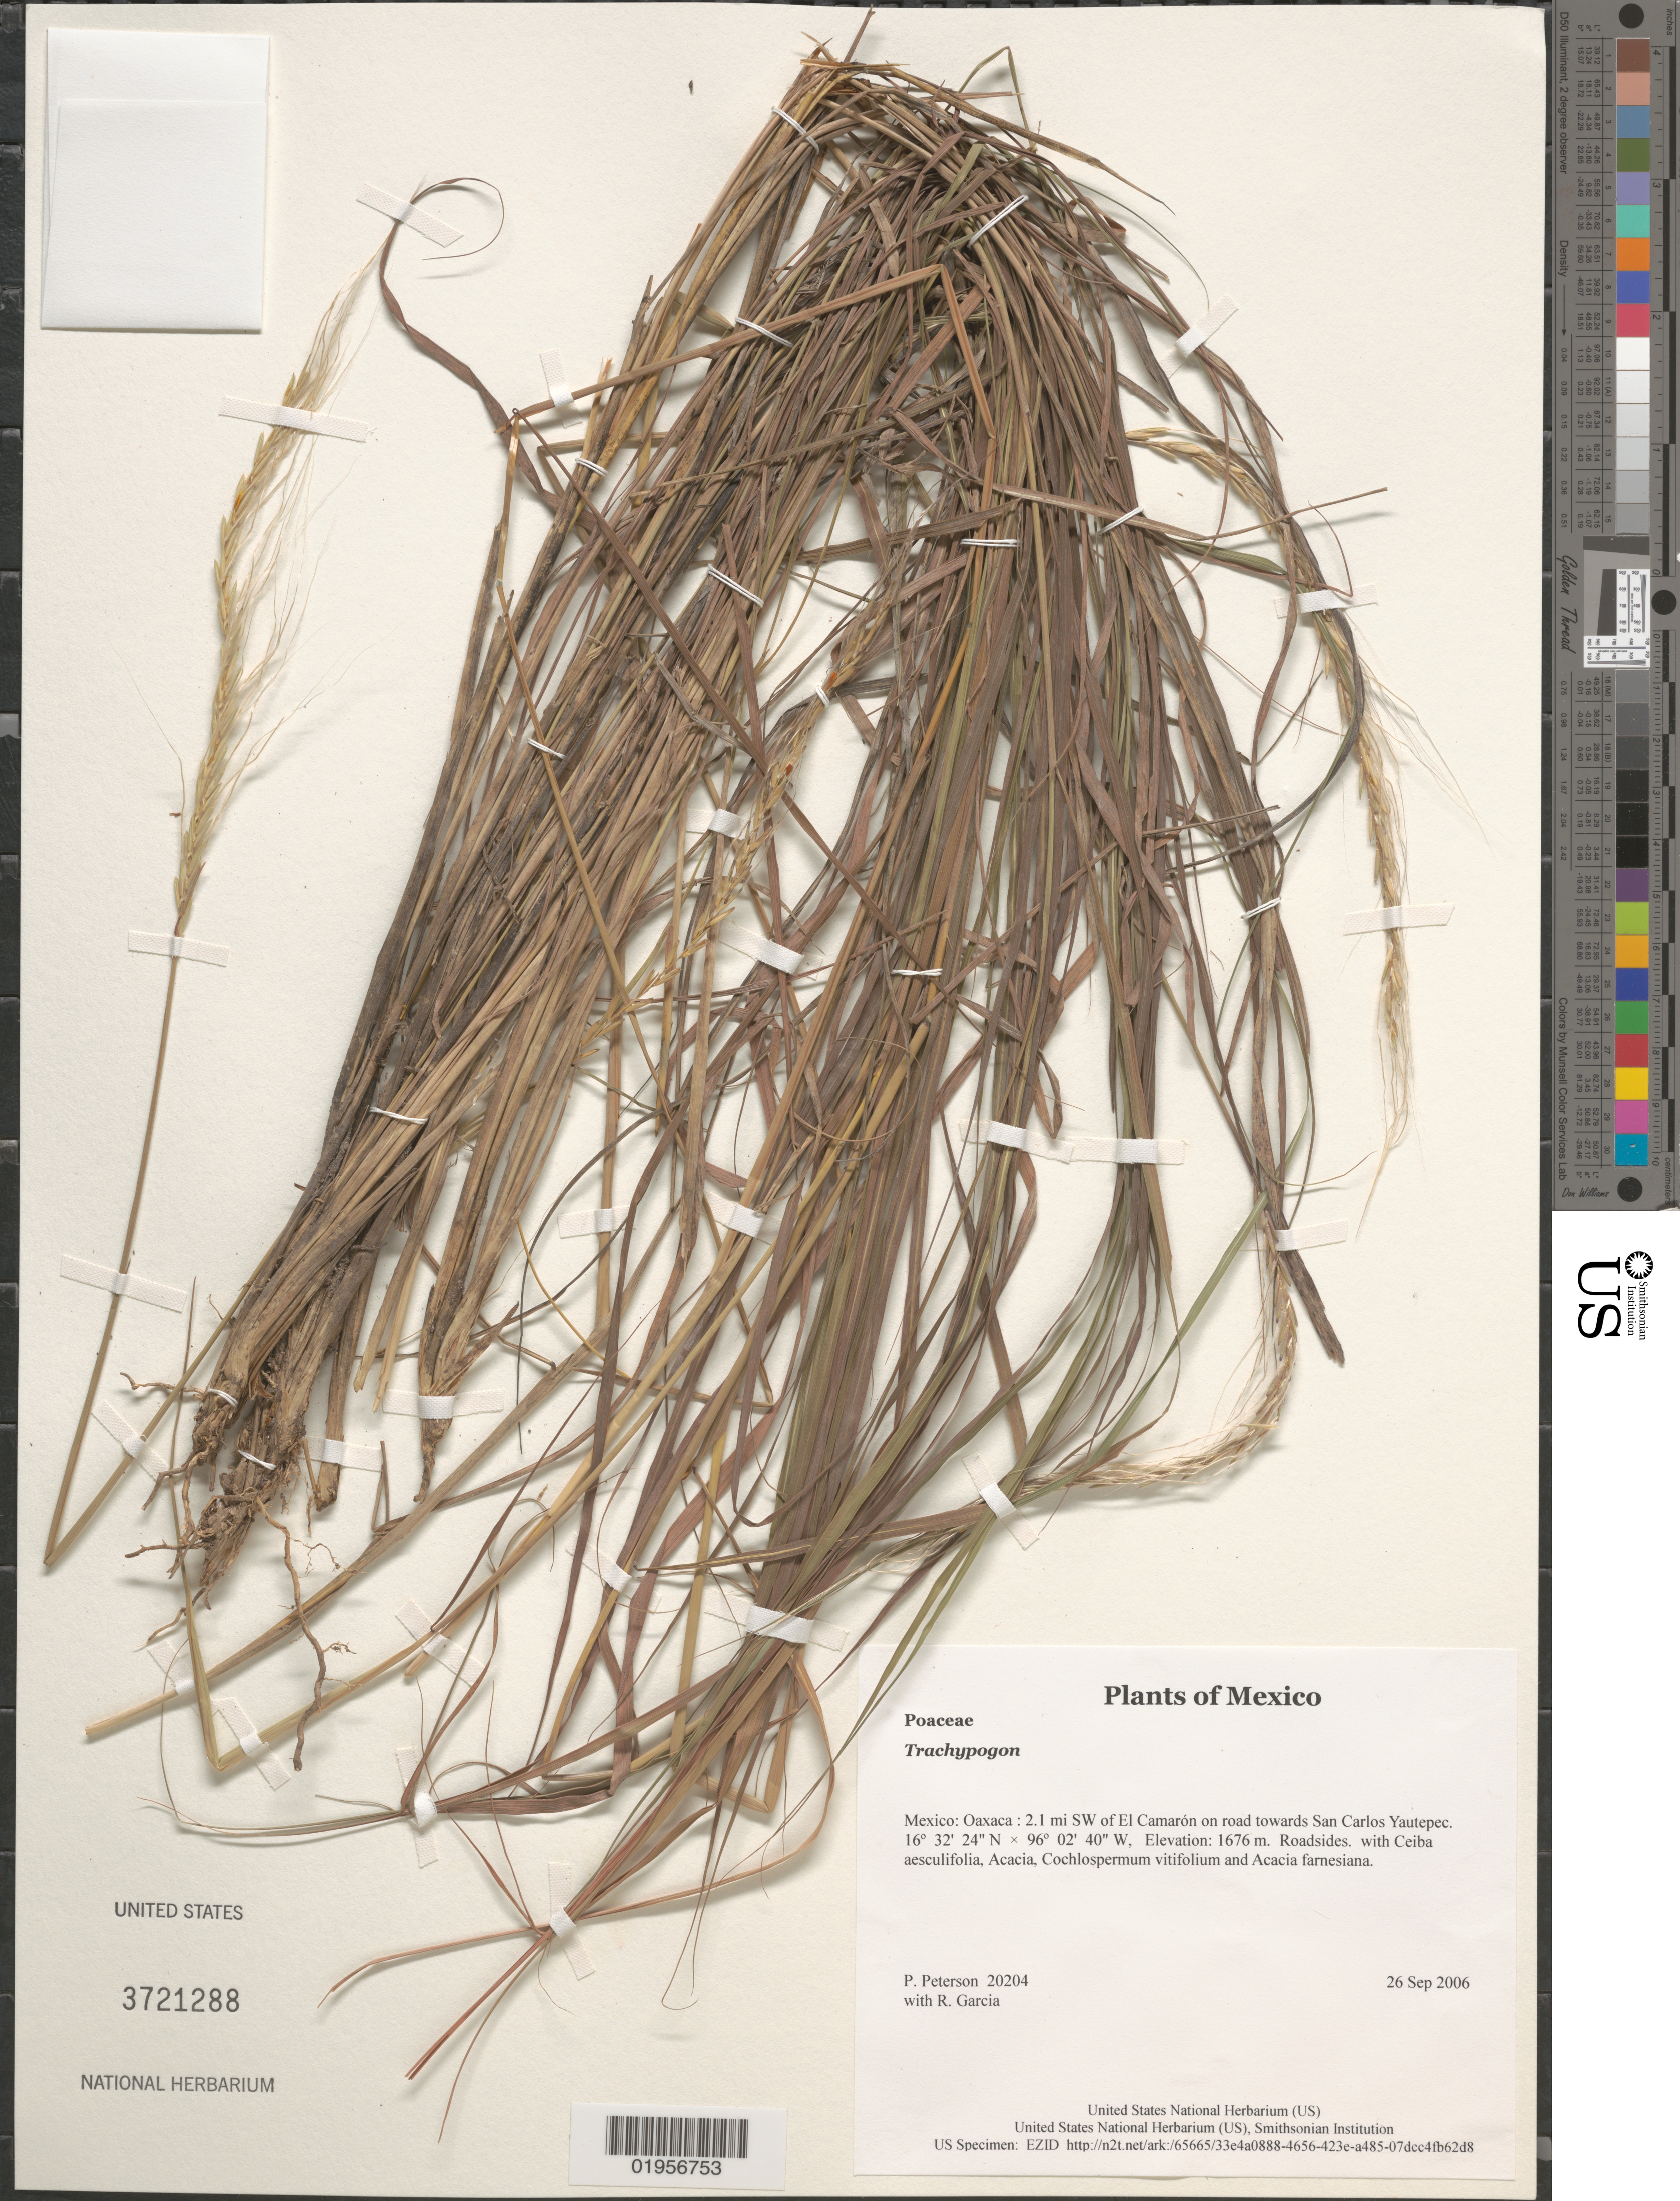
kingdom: Plantae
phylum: Tracheophyta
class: Liliopsida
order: Poales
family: Poaceae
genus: Trachypogon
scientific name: Trachypogon sp.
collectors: P. M. Peterson & R. Garcia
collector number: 20204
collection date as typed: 26 Sep 2006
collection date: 2006-09-26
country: Mexico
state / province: Oaxaca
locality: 2.1 mi SW of El Camarón on road towards San Carlos Yautepec.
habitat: Roadsides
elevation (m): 1676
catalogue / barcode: US 3721288